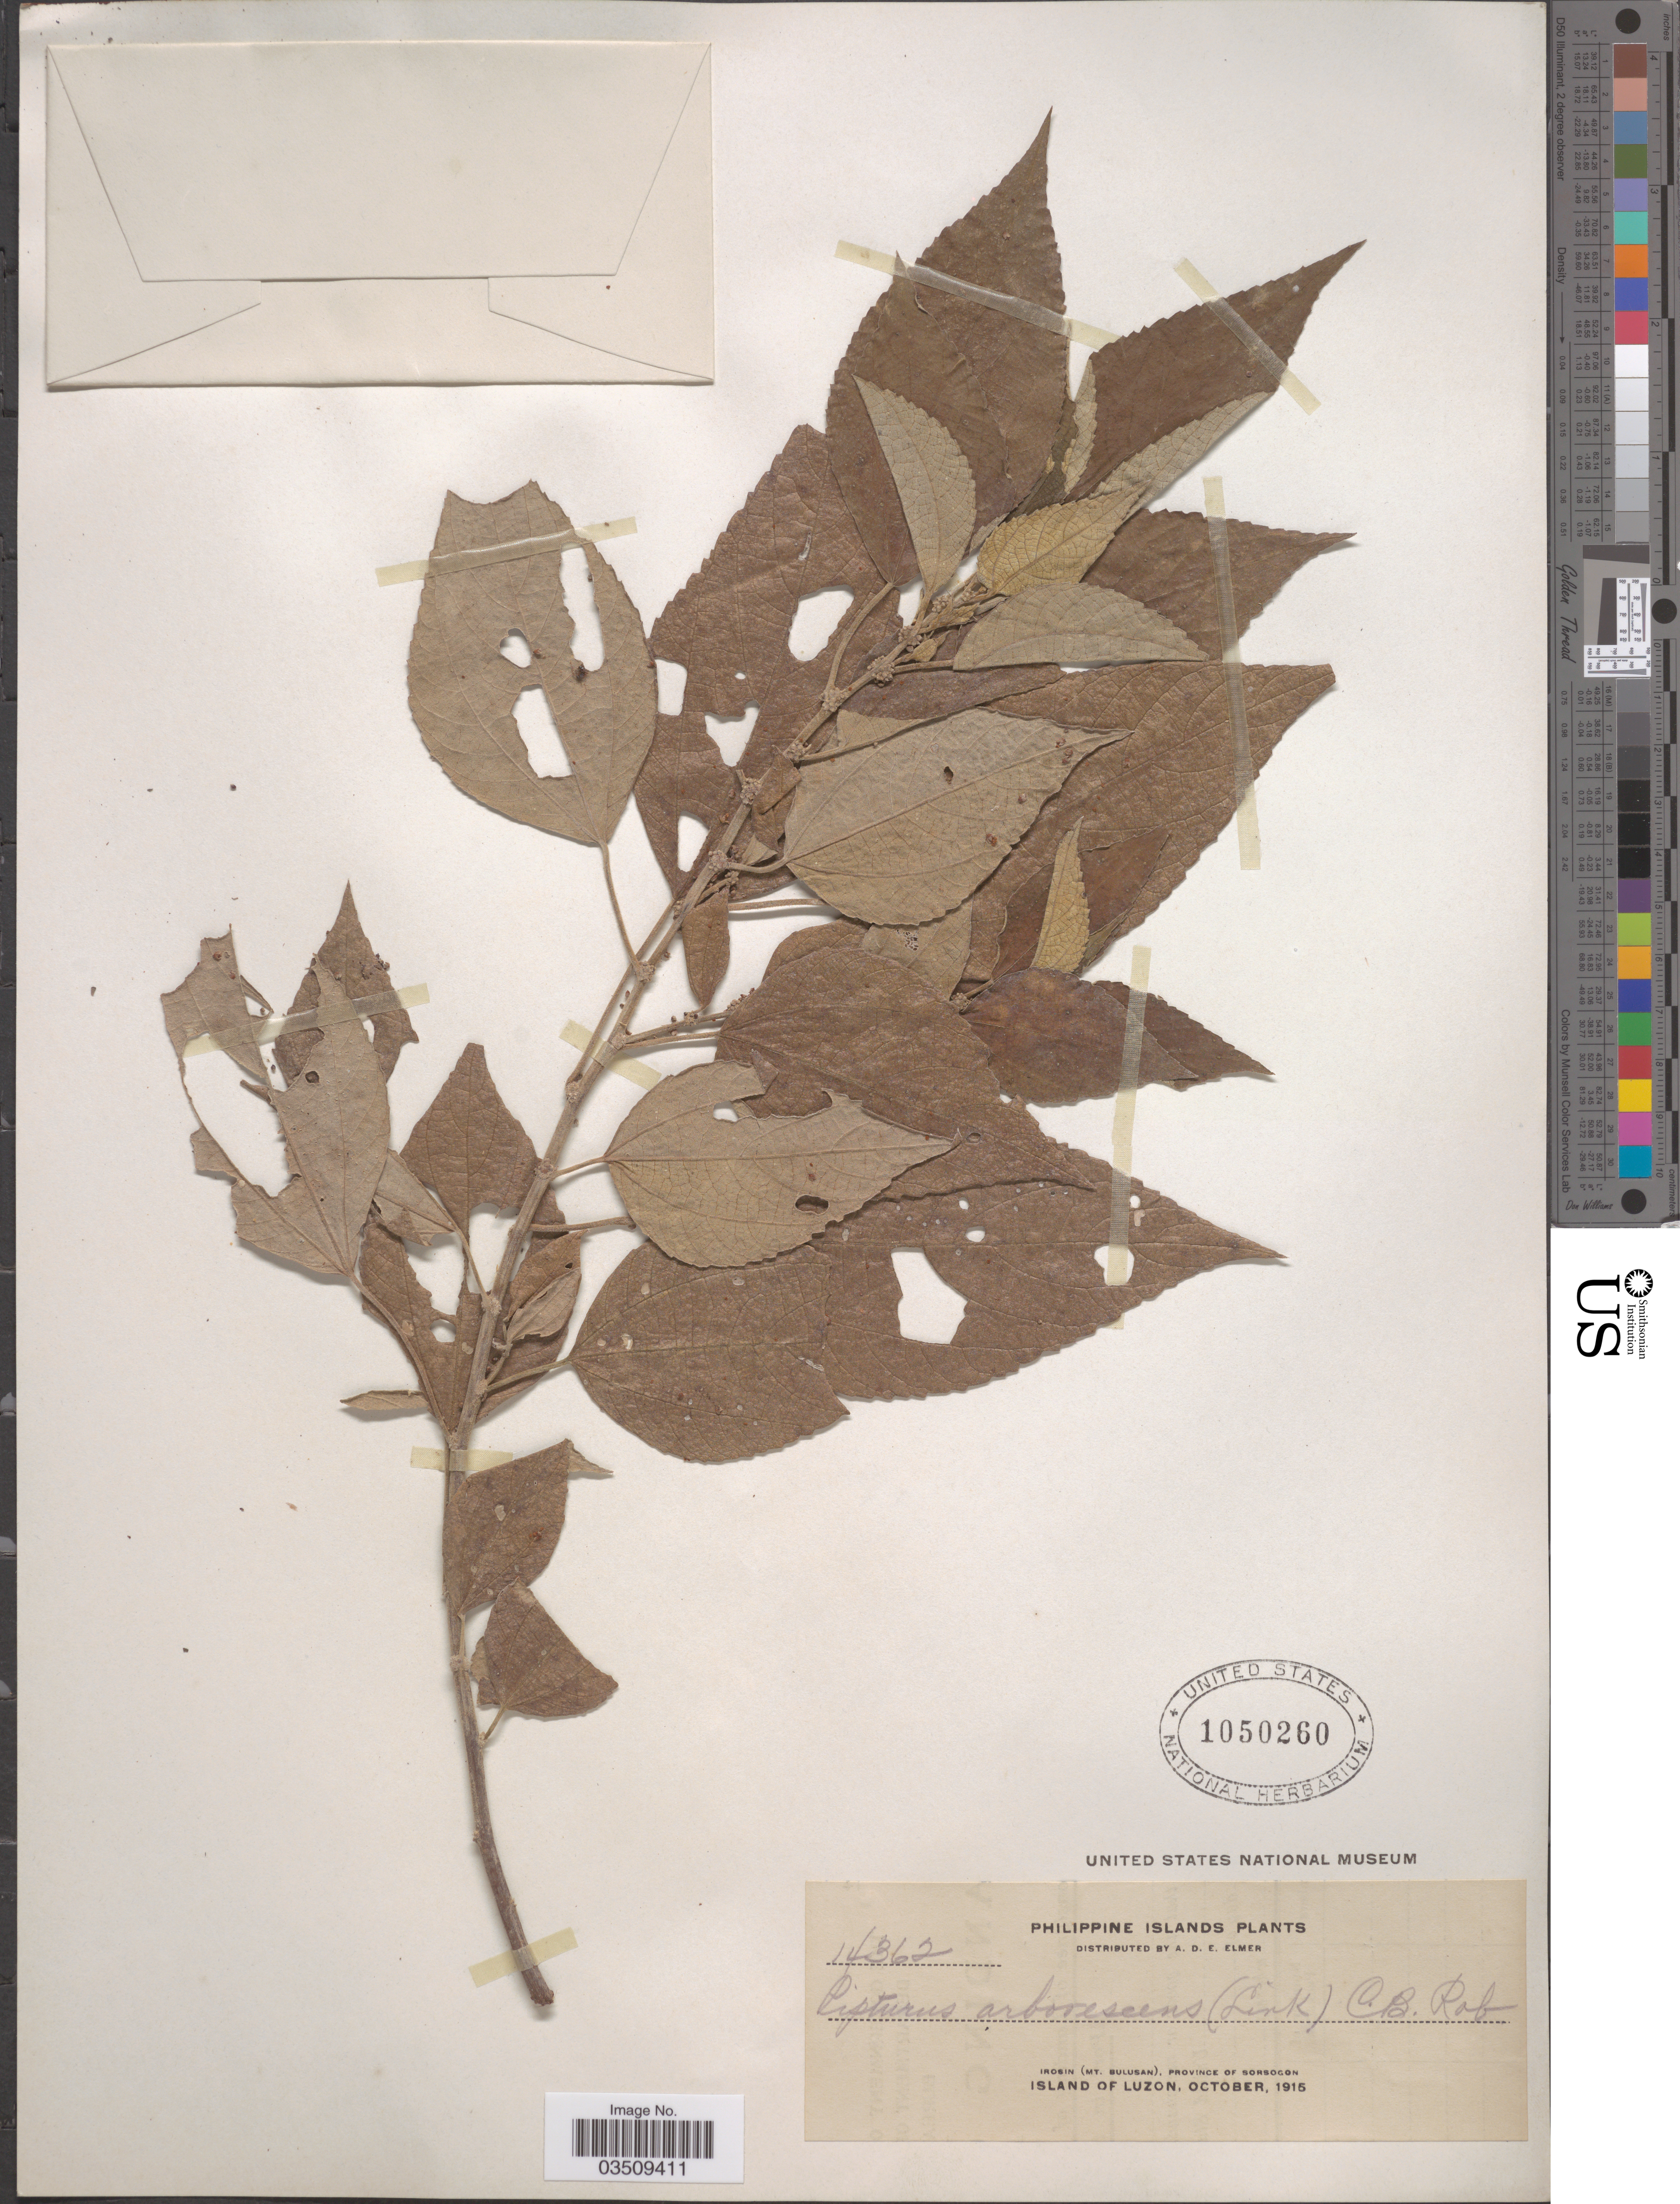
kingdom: Plantae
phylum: Tracheophyta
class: Magnoliopsida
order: Rosales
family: Urticaceae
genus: Pipturus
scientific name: Pipturus arborescens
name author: (Link) C.B. Rob.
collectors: A. D. E. Elmer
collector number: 14362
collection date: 1915-10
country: Philippines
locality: Irosin (Mt. Bulusan), Province of Sorsogon. Island of Luzon.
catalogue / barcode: US 1050260